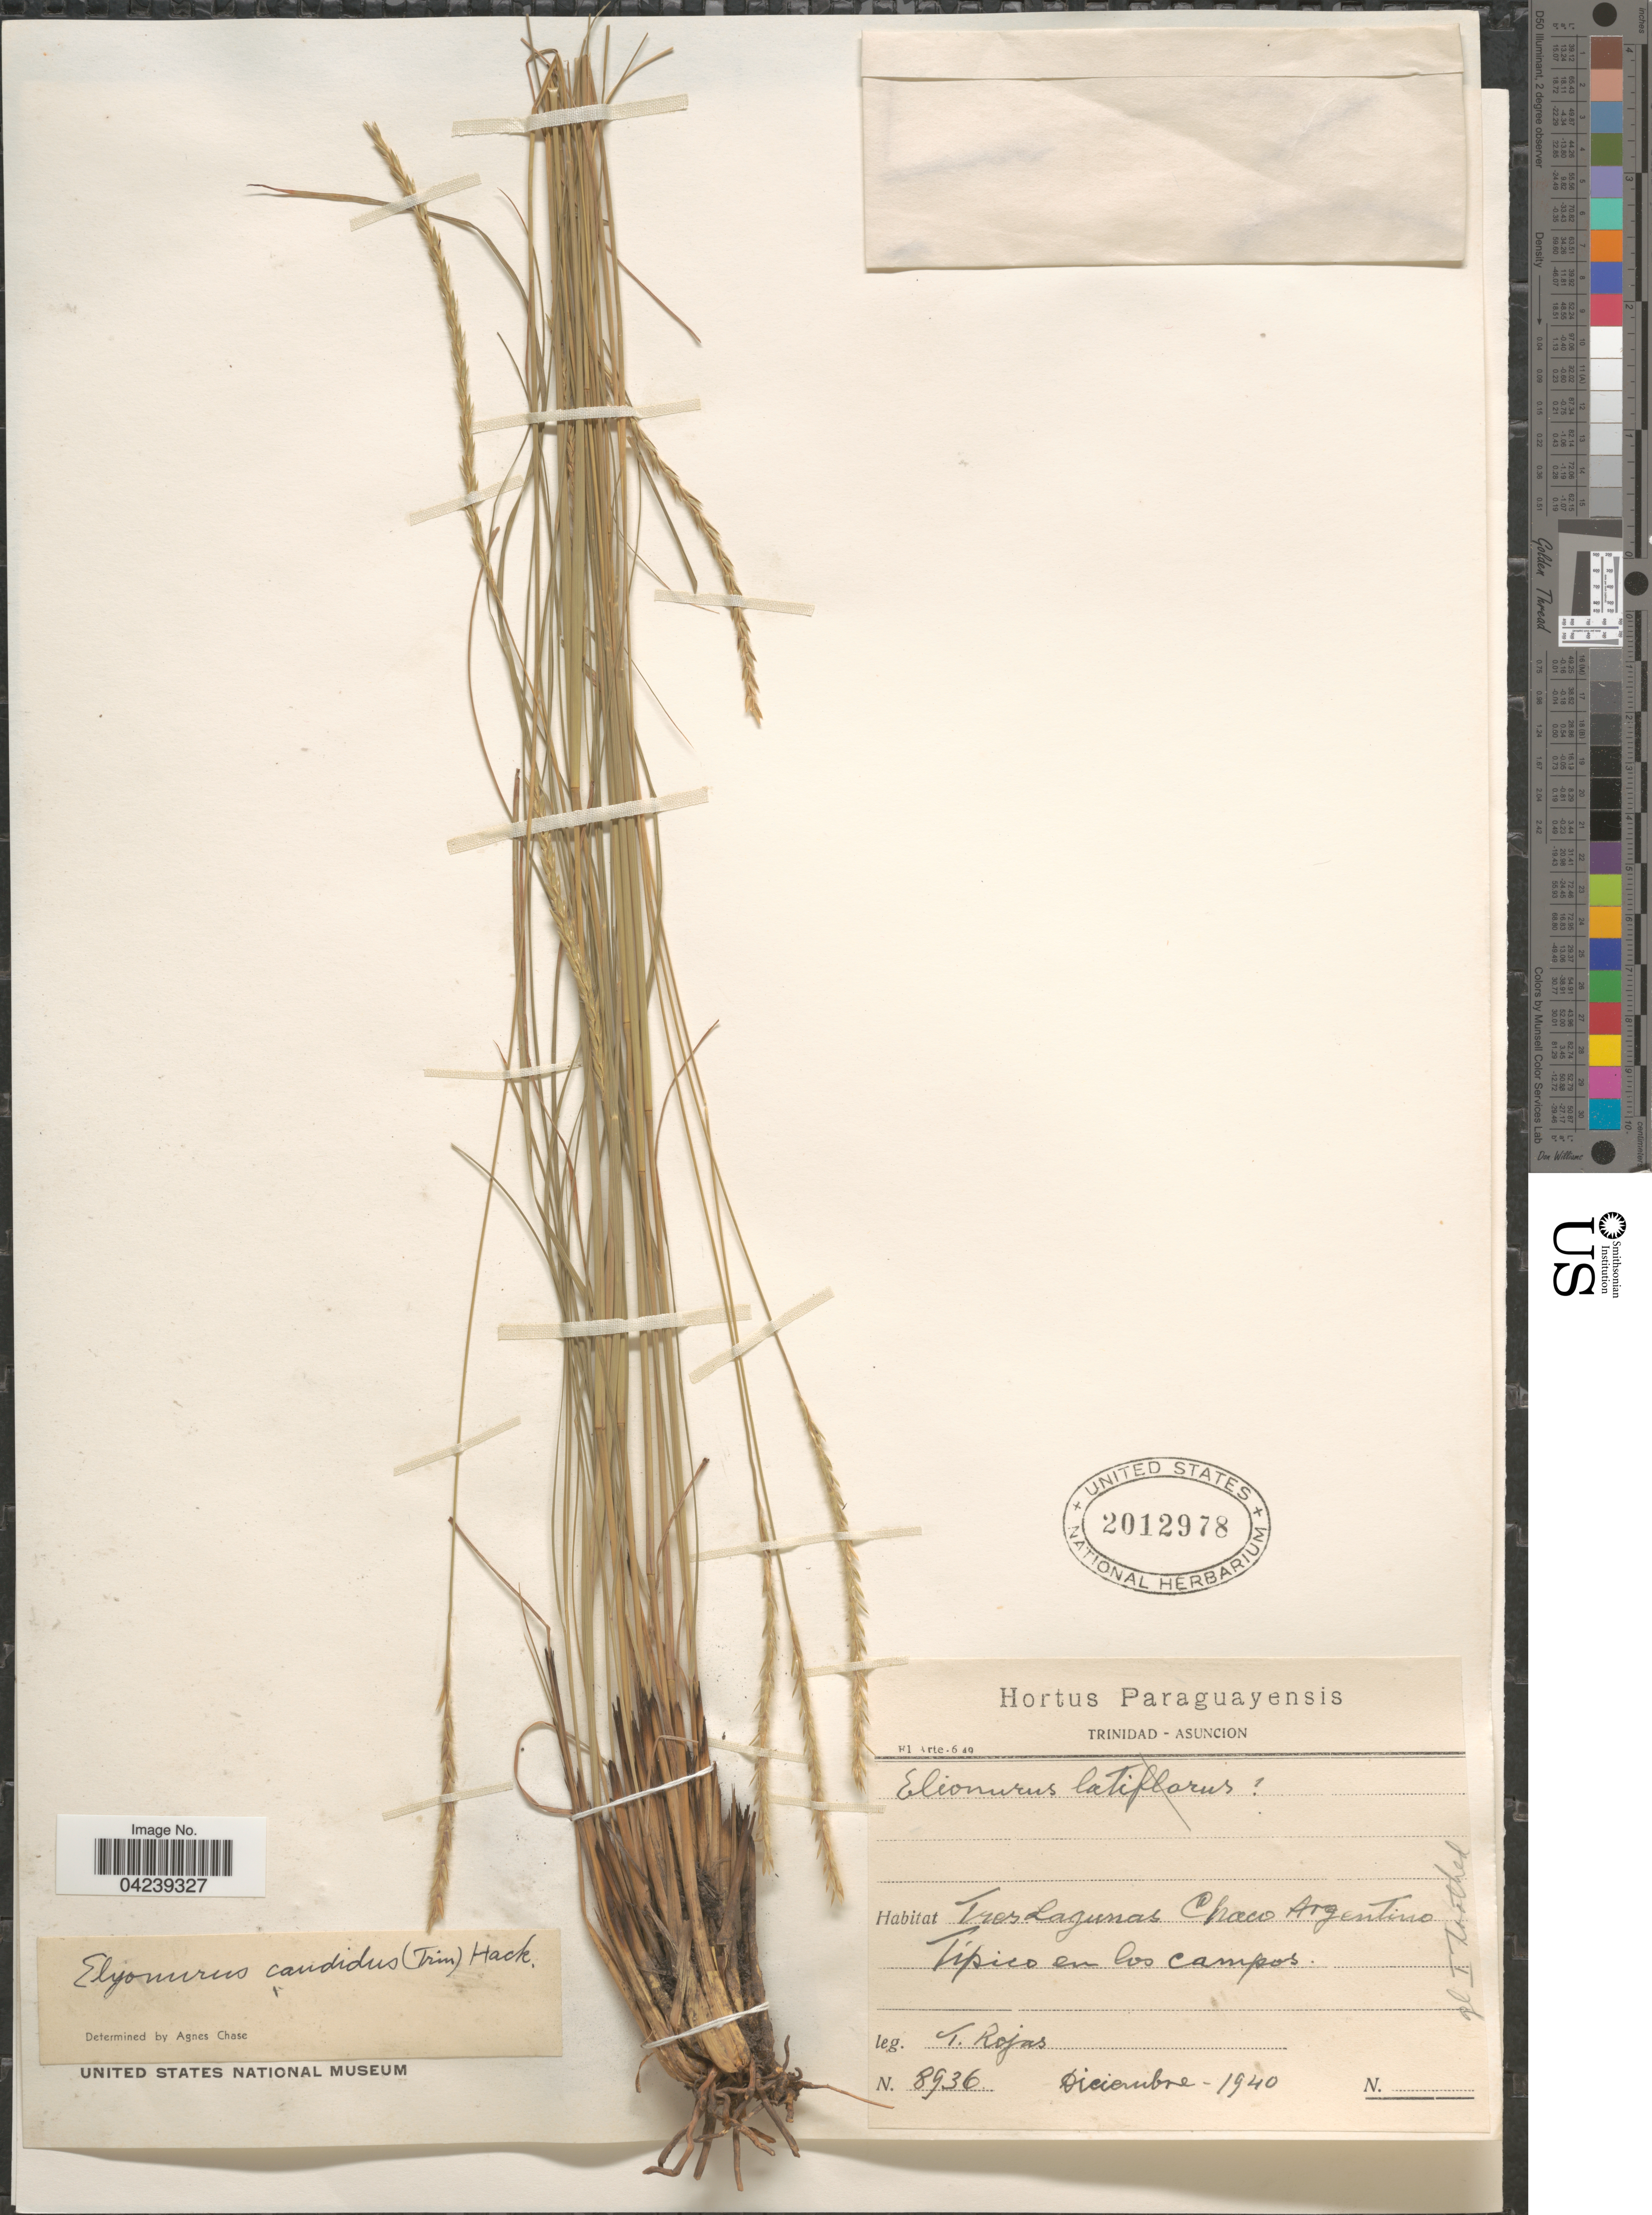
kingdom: Plantae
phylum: Tracheophyta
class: Liliopsida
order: Poales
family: Poaceae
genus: Elionurus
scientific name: Elionurus tripsacoides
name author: Humb. & Bonpl. ex Willd.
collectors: T. Rojas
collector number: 8936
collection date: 1940-12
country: Paraguay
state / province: Asuncion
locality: Trinidad-Asuncion. Tres Lagunas. Chaco Argentino. Tipico en los campos.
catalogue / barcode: US 2012978